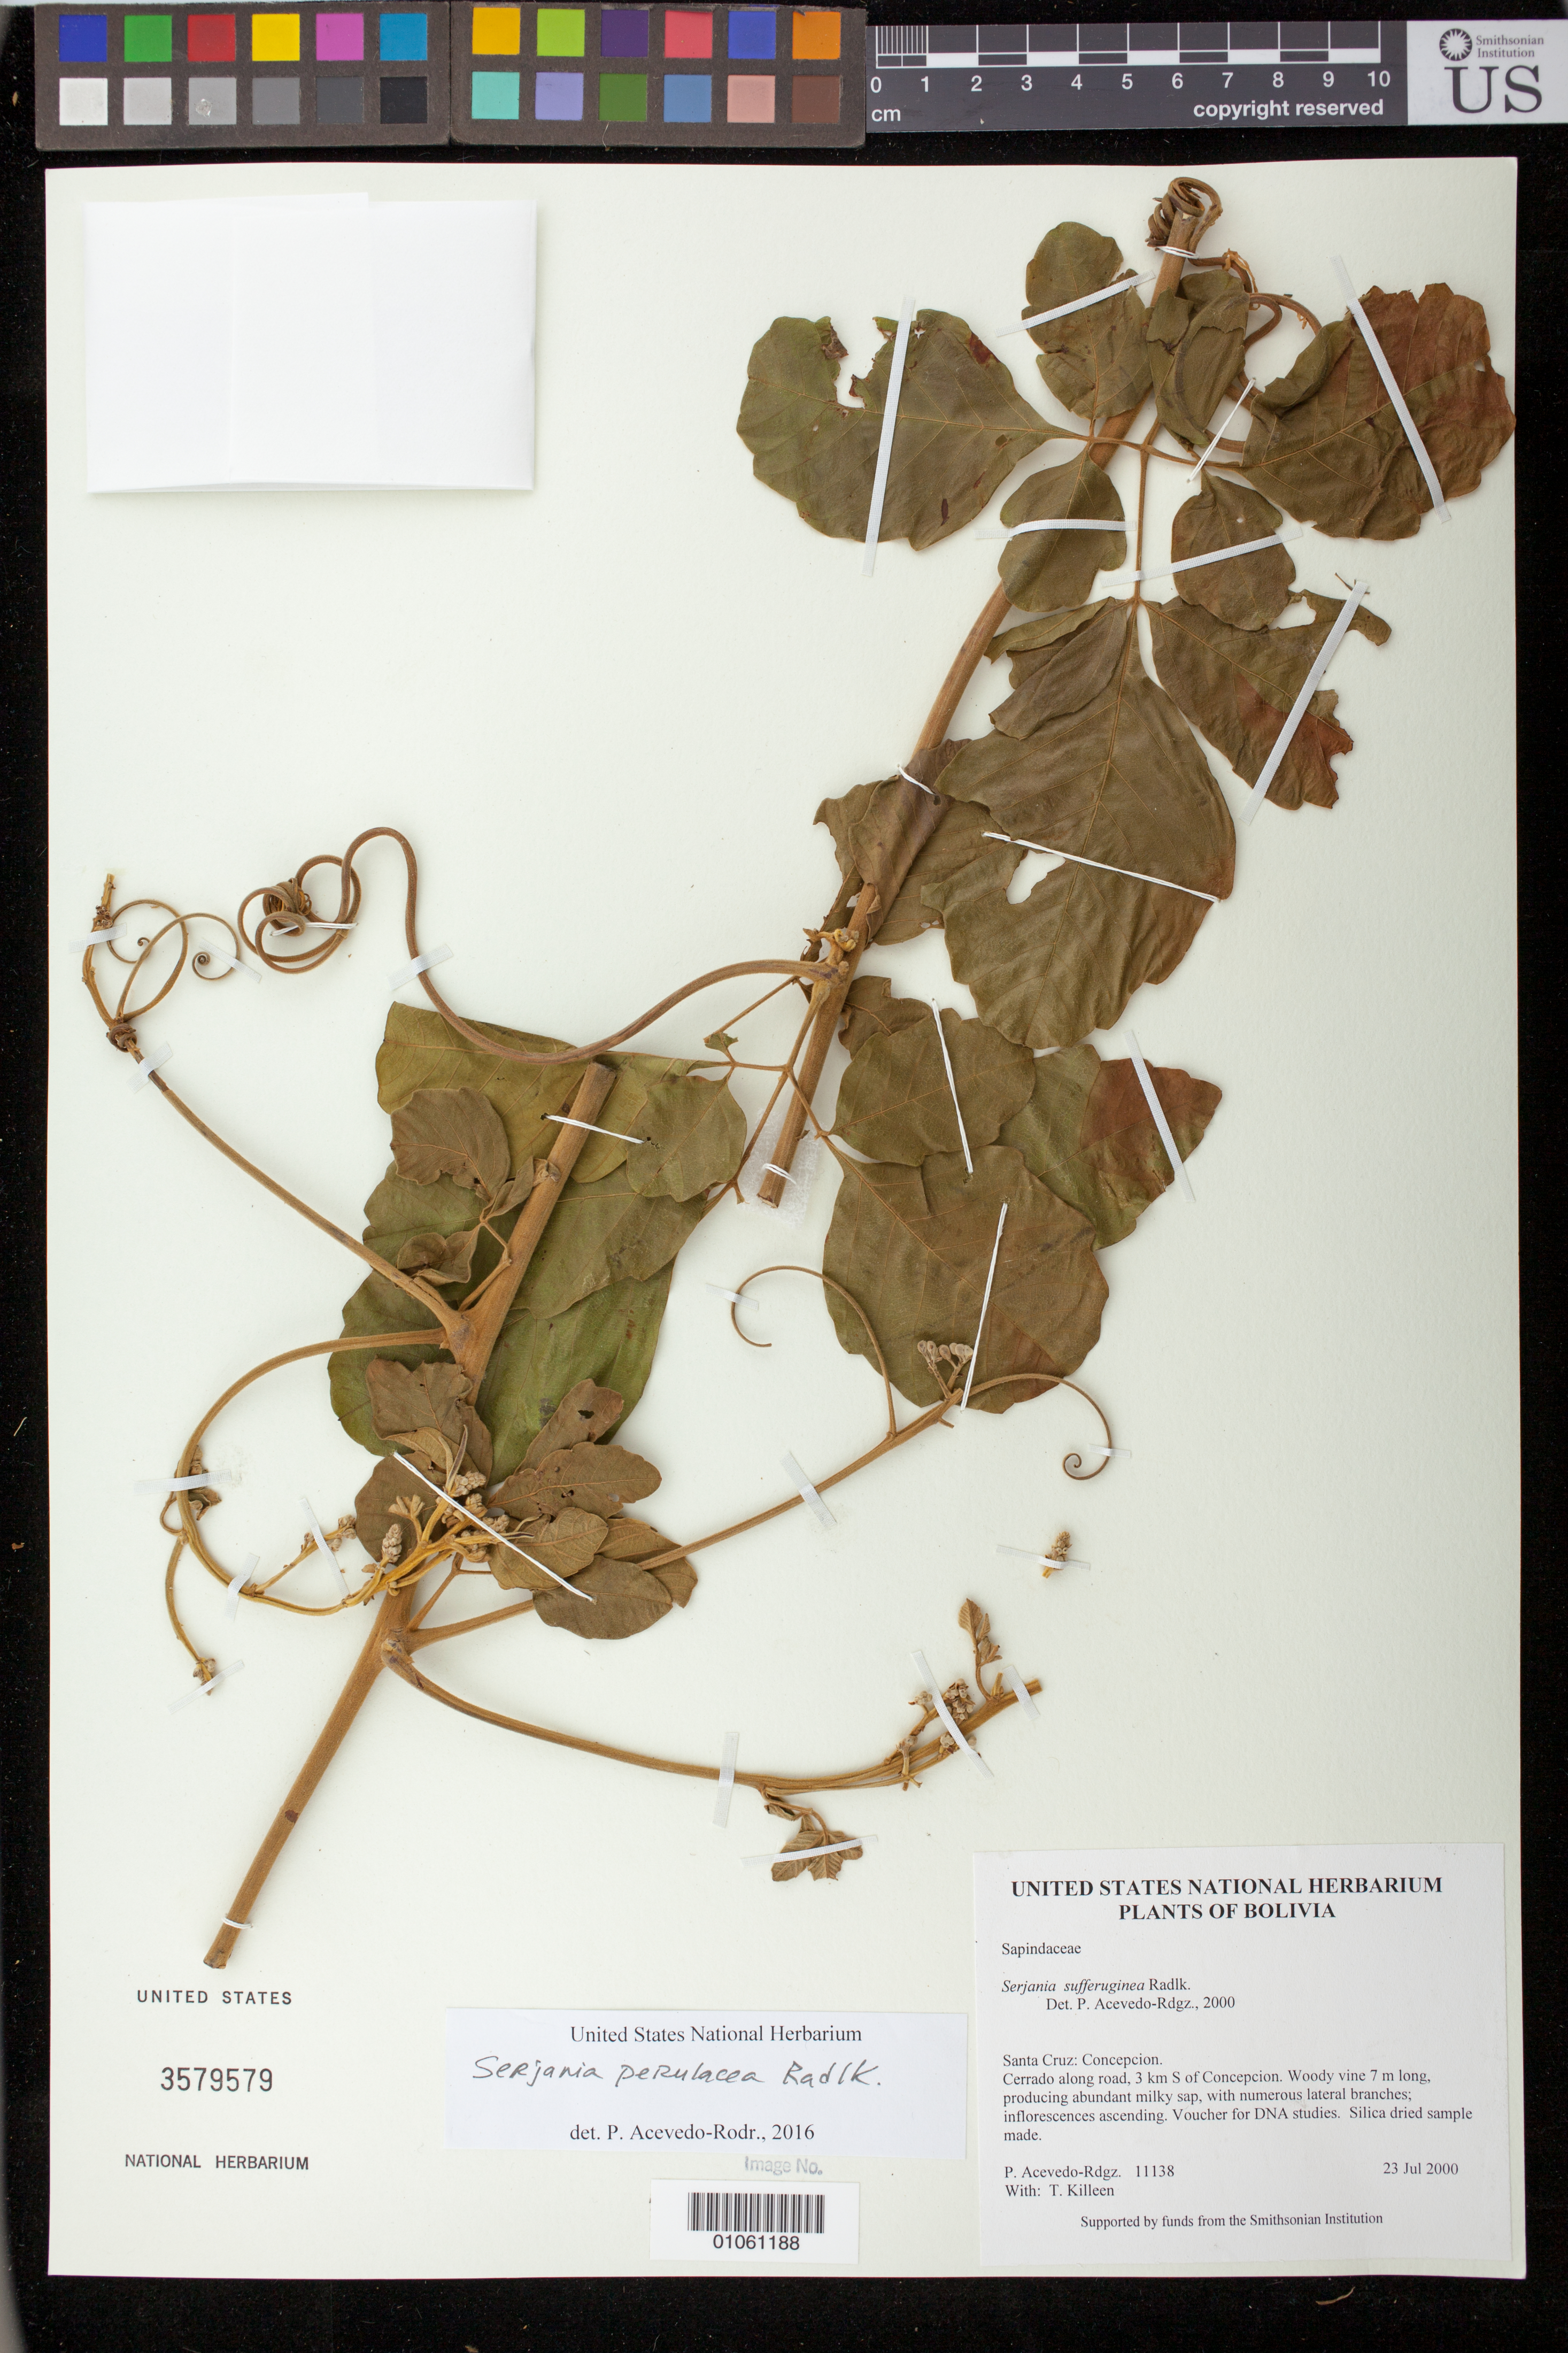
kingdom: Plantae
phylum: Tracheophyta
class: Magnoliopsida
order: Sapindales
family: Sapindaceae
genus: Serjania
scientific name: Serjania perulacea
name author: Radlk.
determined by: Acevedo-Rodríguez, P., (BOT), Smithsonian Institution - National Museum of Natural History (UNITED STATES)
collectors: P. Acevedo-Rodr. & T. Killeen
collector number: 11138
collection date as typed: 23 Jul 2000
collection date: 2000-07-23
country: Bolivia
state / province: Santa Cruz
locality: Santa Cruz: Concepcion.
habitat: Cerrado along road, 3 km S of Concepcion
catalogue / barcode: US 3579579